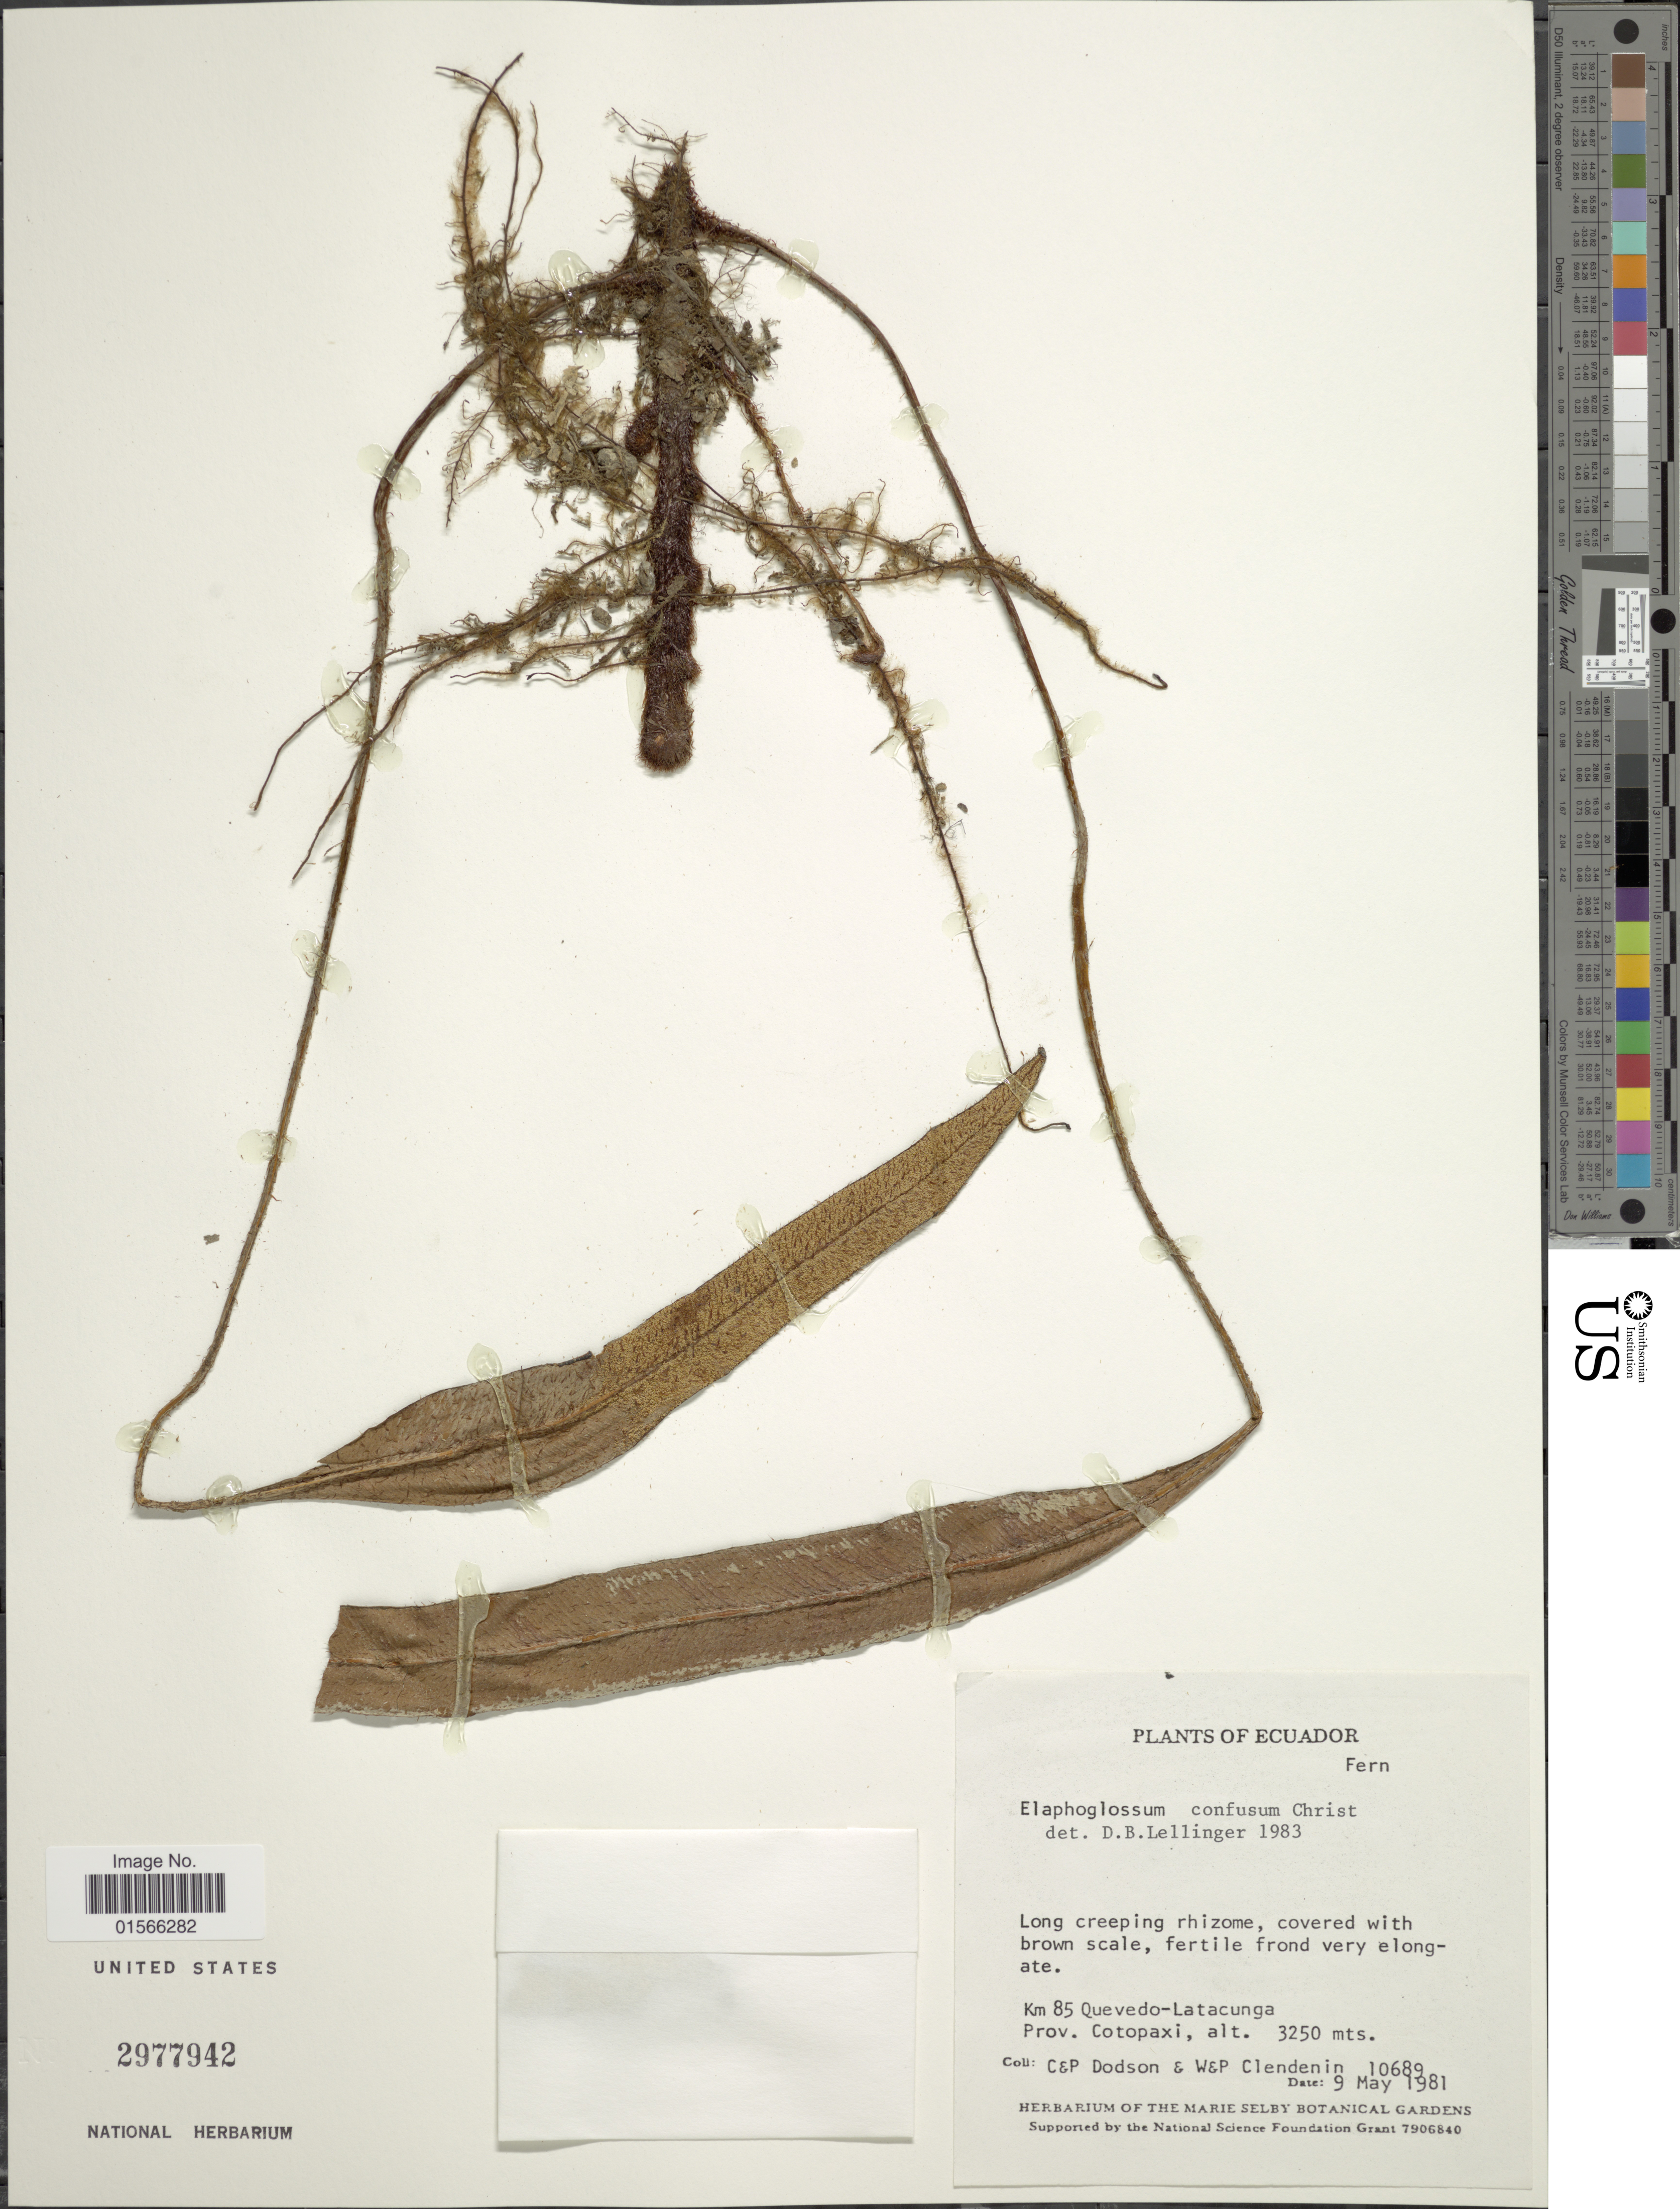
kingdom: Plantae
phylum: Tracheophyta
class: Polypodiopsida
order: Polypodiales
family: Dryopteridaceae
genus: Elaphoglossum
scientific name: Elaphoglossum confusum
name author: Christ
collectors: C. Dodson, P. M. Dodson, W. Clendenin & P. Clendenin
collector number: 10689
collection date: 1981-05-09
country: Ecuador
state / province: Cotopaxi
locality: Km 85 Quevedo-Latacunga, Prov. Cotopaxi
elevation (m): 3250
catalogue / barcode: US 2977942